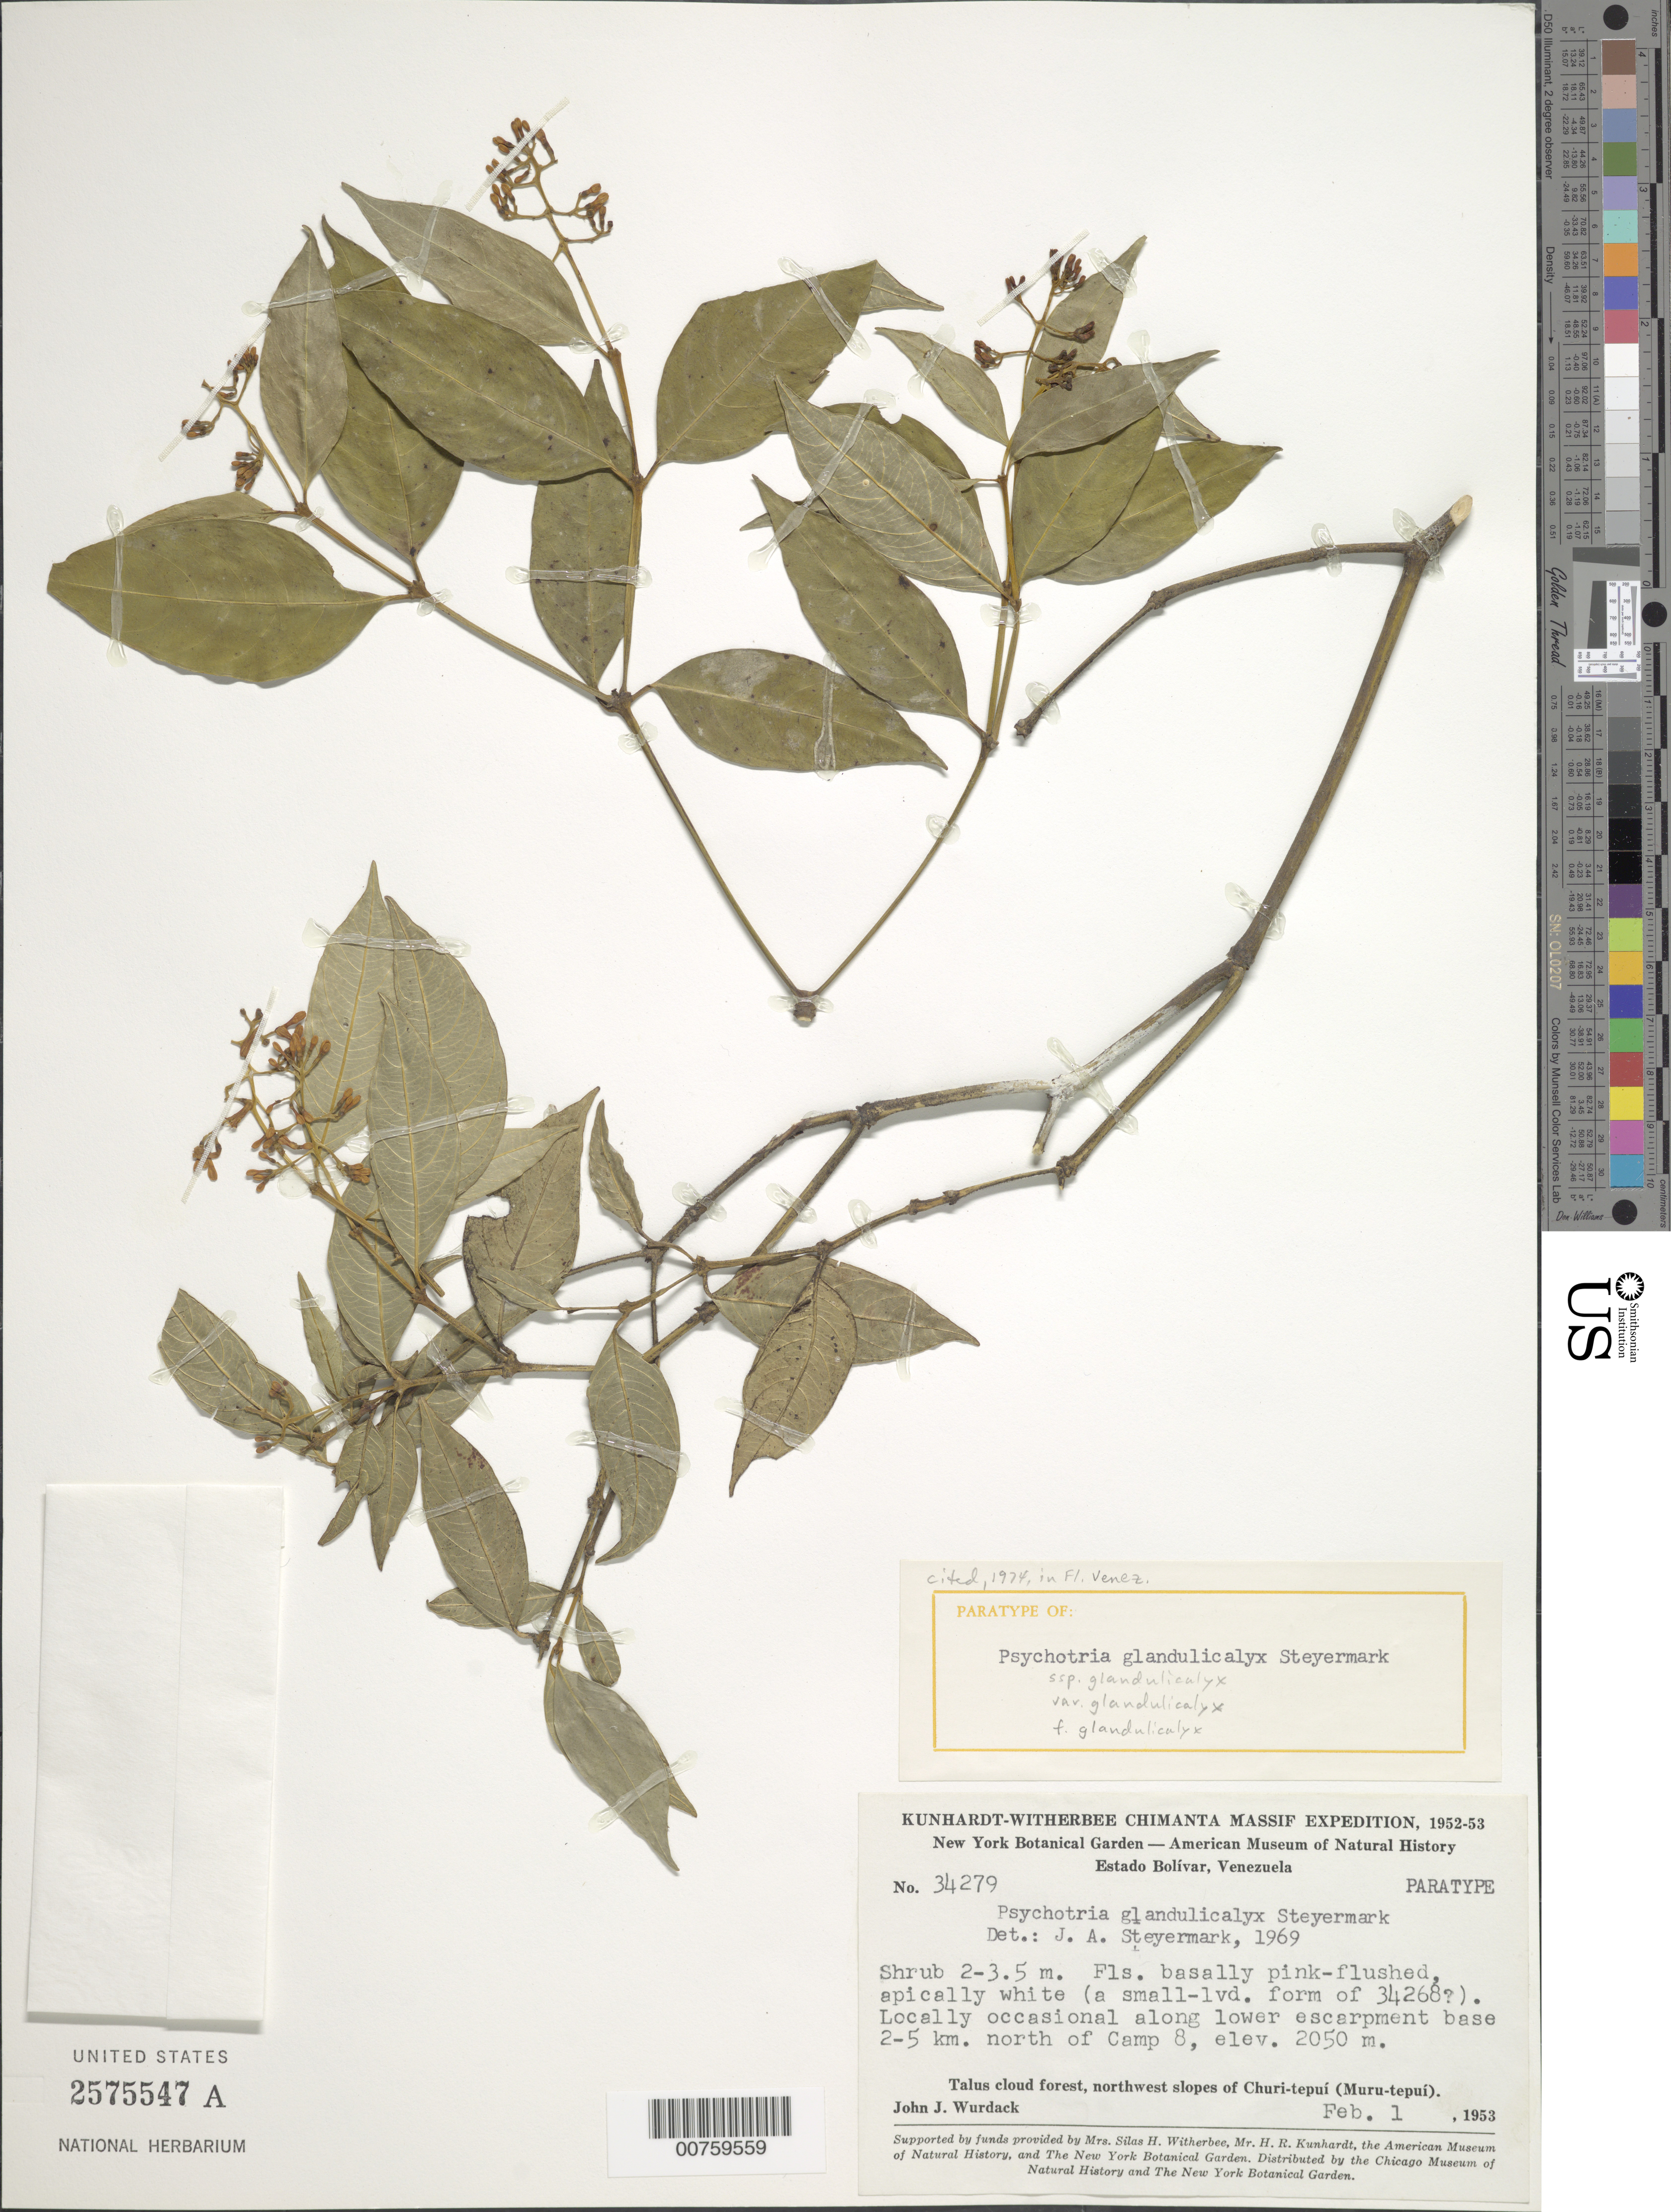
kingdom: Plantae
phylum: Tracheophyta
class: Magnoliopsida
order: Gentianales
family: Rubiaceae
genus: Psychotria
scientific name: Psychotria glandulicalyx f. glandulicalyx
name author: Steyerm.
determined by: Steyermark, Julian A., (VEN)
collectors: J. J. Wurdack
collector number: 34279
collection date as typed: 1-Feb-53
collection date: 1953-02-01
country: Venezuela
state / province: Bolívar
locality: Churi-tepuí (Muru-tepuí), 2-5 km N of Camp 8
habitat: Lower escarpment base, talus cloud forest, NW slopes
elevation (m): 2050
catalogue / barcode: US 2575547A